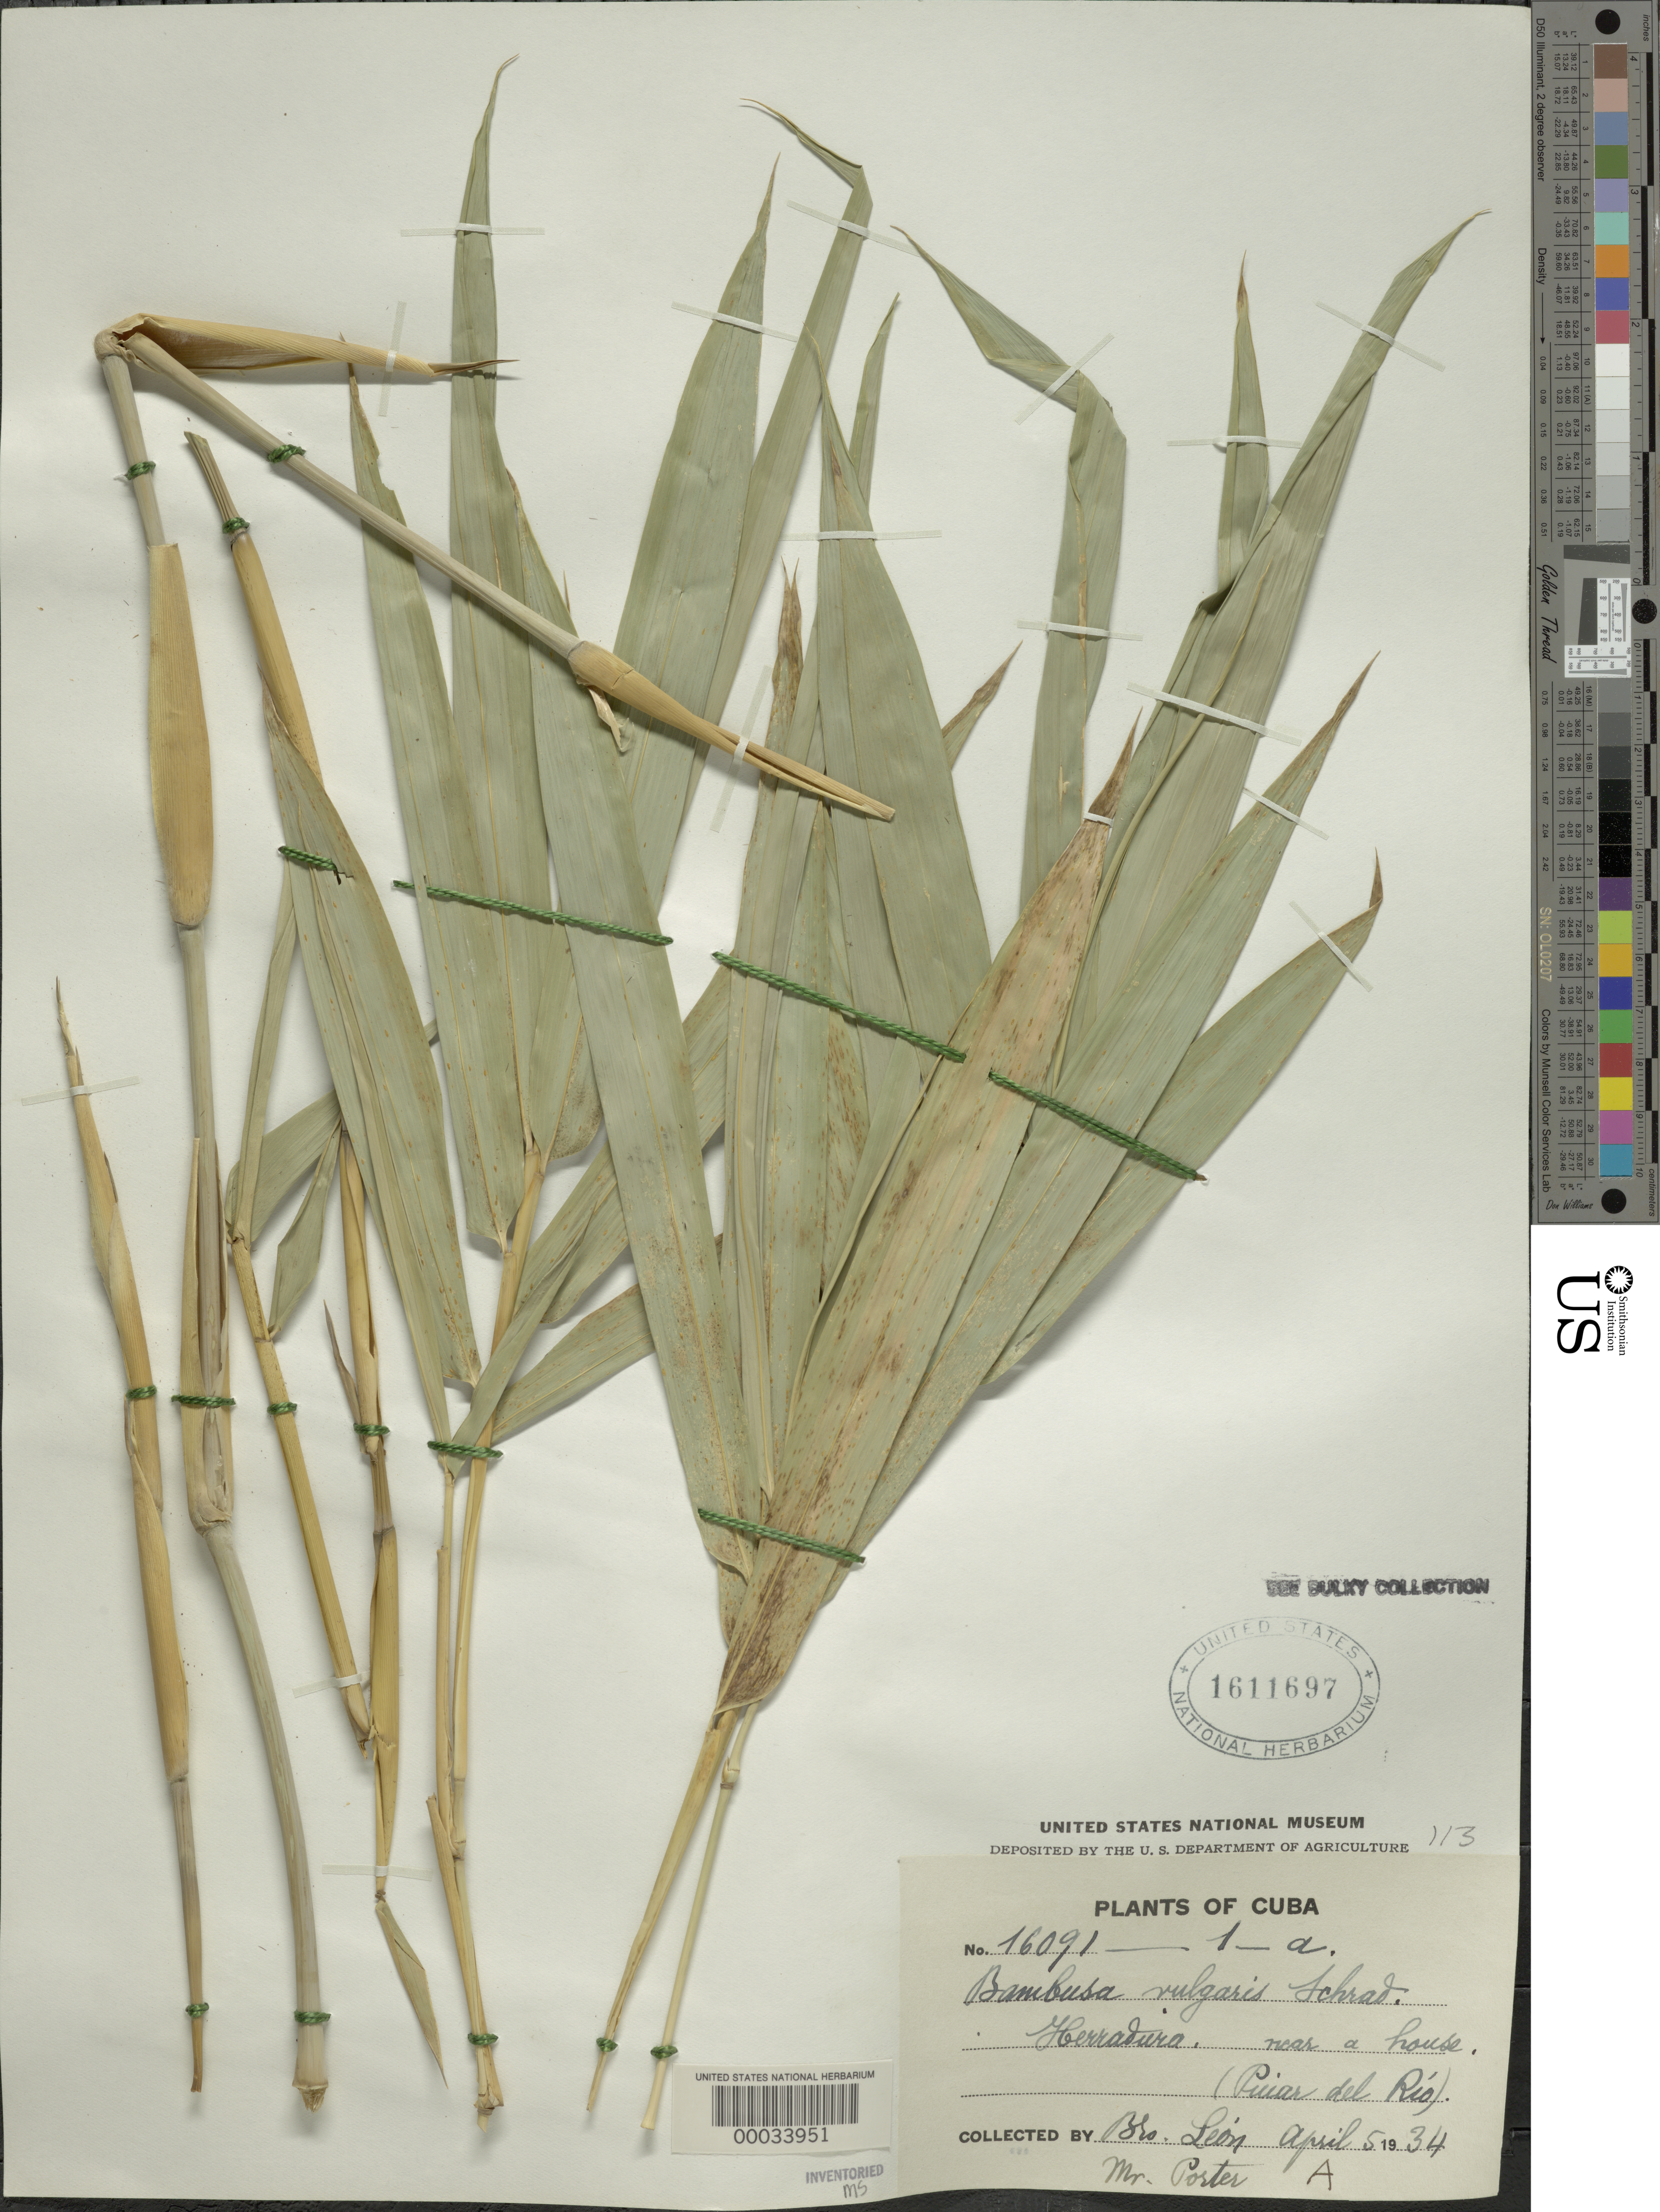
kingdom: Plantae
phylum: Tracheophyta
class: Liliopsida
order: Poales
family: Poaceae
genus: Bambusa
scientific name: Bambusa vulgaris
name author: Schrad. ex J.C. Wendl.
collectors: Bro. León & -- Porter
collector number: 16091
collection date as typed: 05 Apr 1934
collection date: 1934-04-05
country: Cuba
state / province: Pinar del Río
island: Greater Antilles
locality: Herradura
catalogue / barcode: US 1611697